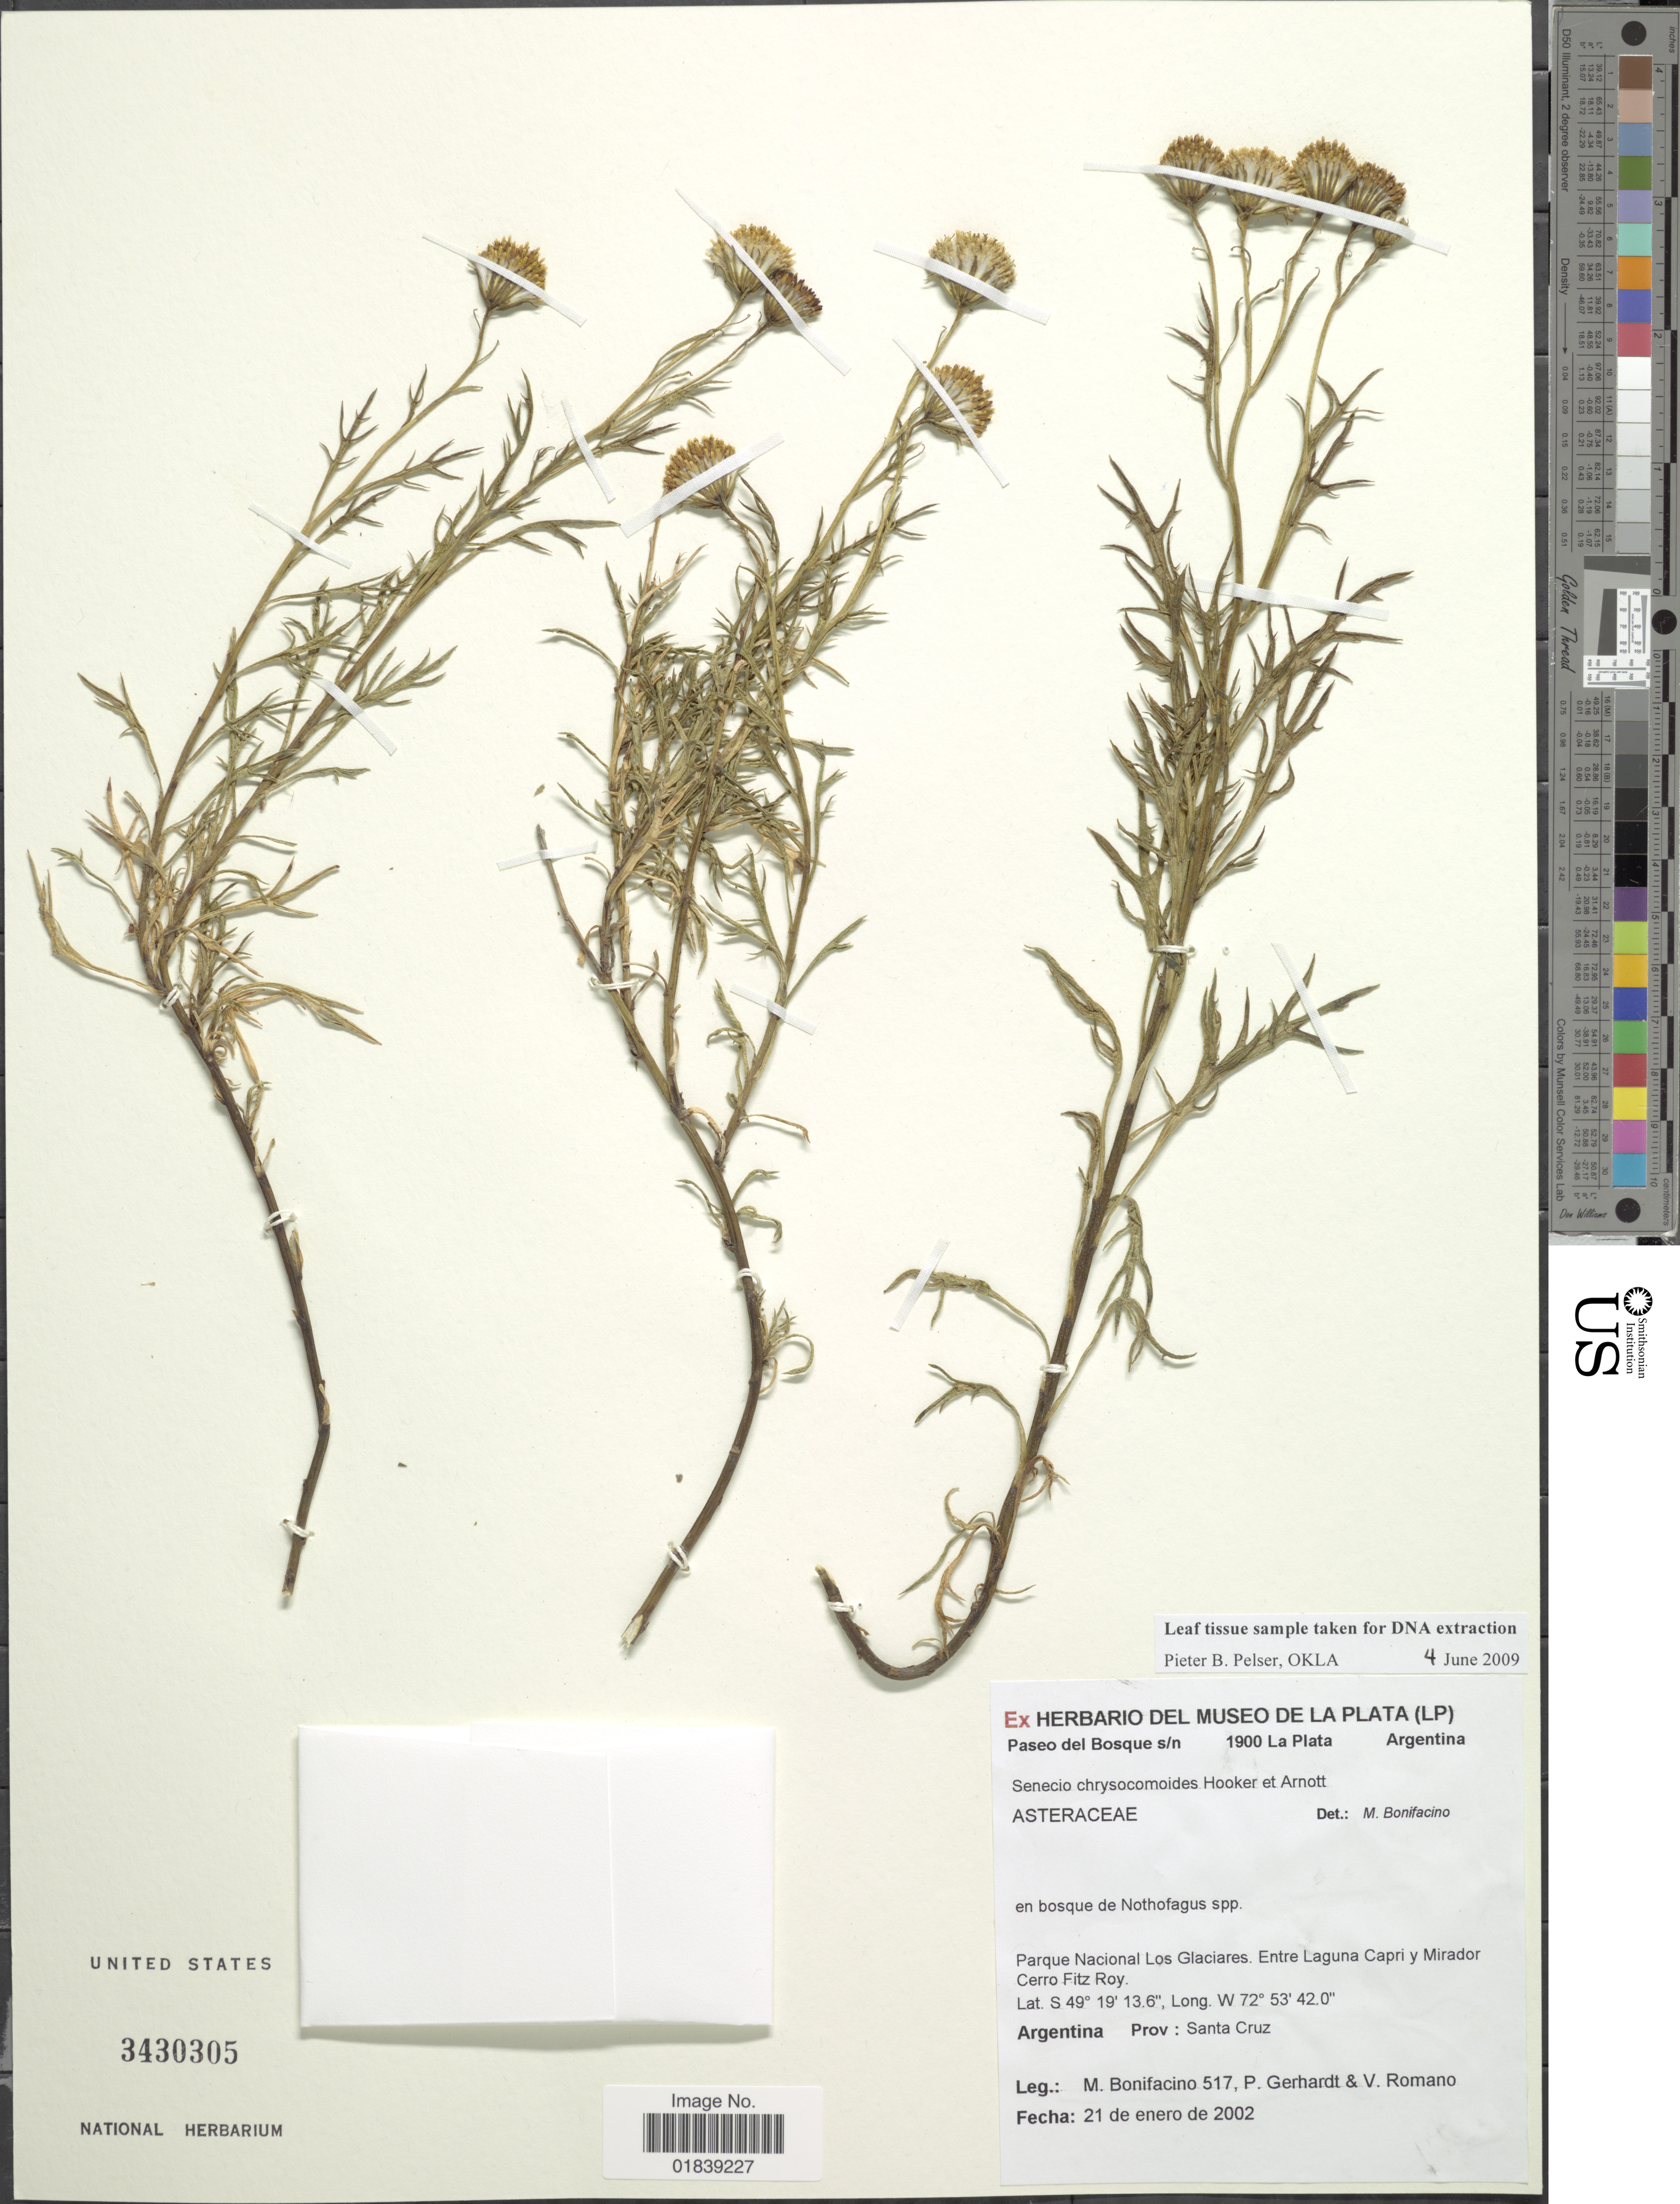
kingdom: Plantae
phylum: Tracheophyta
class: Magnoliopsida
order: Asterales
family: Asteraceae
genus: Senecio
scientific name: Senecio chrysocomoides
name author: Hook. & Arn.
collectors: M. Bonifacino, P. Gerhardt & V. Romano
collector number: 0517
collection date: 2002-01-21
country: Argentina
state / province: Santa Cruz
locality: Parque Nacional Los Glaciares, entre Laguna Capri y Mirador Cerro Fitz Roy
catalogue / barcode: US 3430305